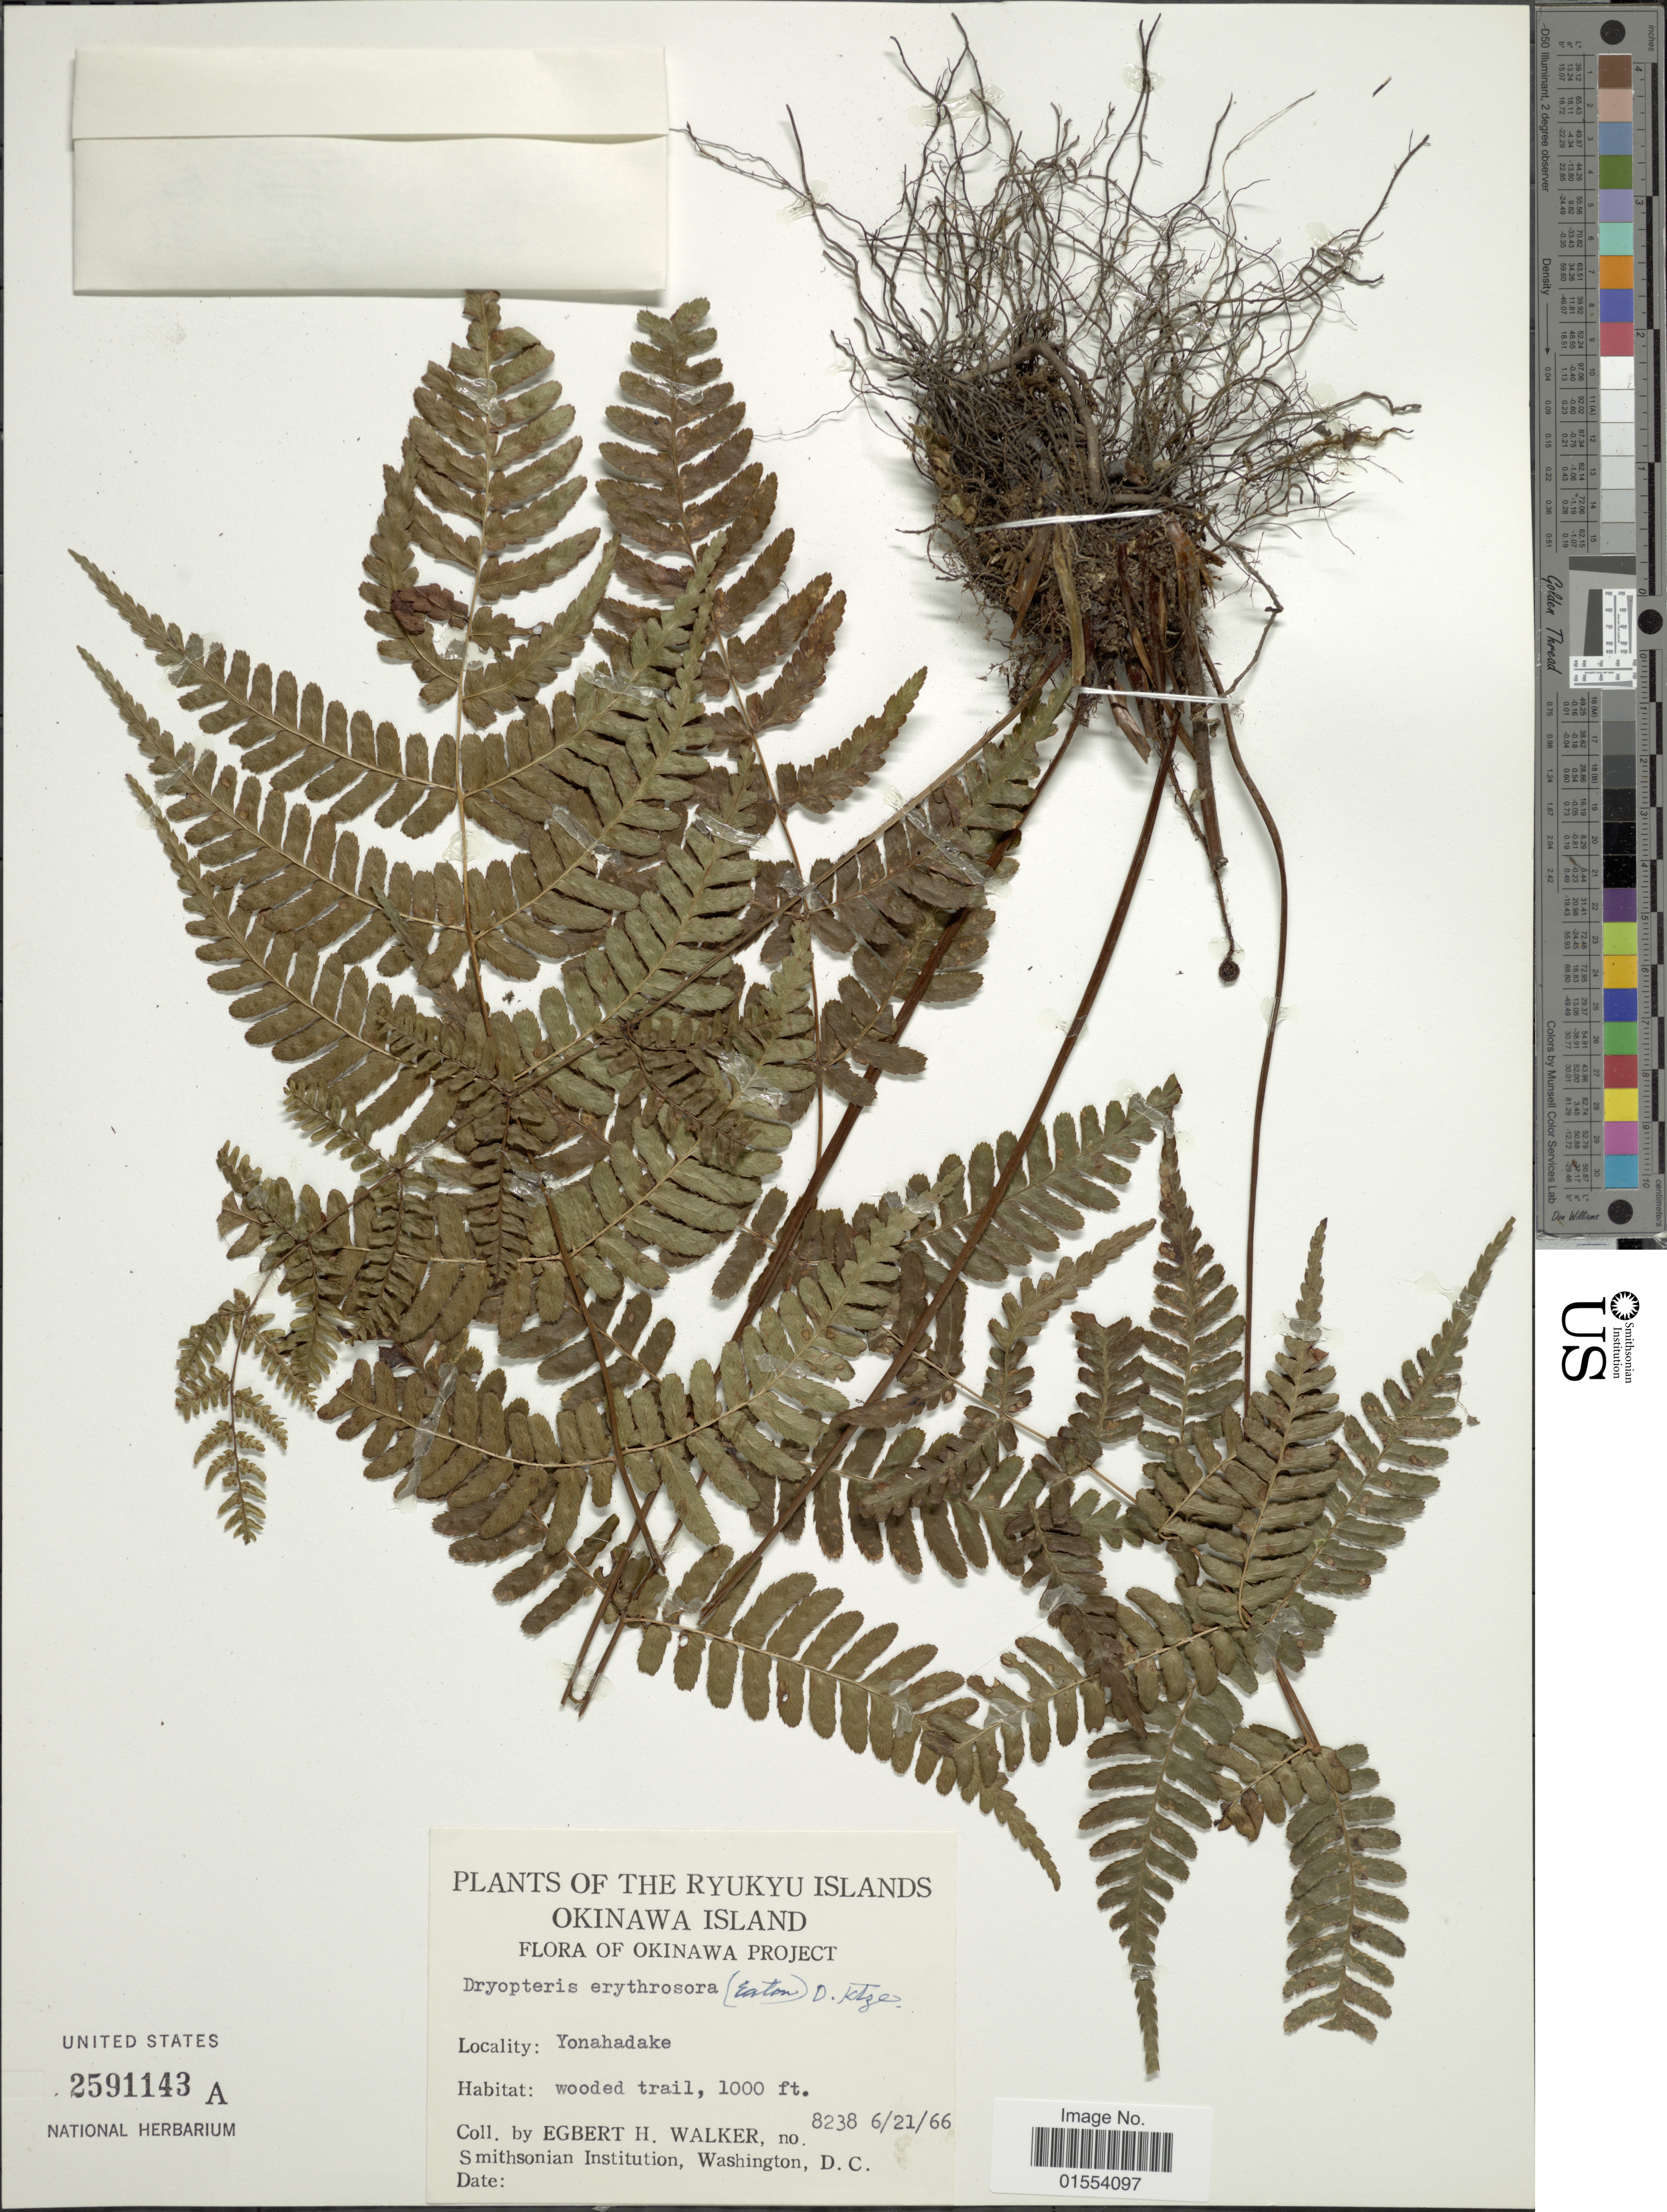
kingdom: Plantae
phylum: Tracheophyta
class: Polypodiopsida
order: Polypodiales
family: Dryopteridaceae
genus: Dryopteris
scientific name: Dryopteris erythrosora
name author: (D.C. Eaton) Kuntze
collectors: E. H. Walker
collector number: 8238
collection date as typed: Transcribed d/m/y: 21/6/66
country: Japan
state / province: Okinawa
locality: Ryukyu Islands. Okinawa Island. Yonahadake.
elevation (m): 305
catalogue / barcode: US 2591143A